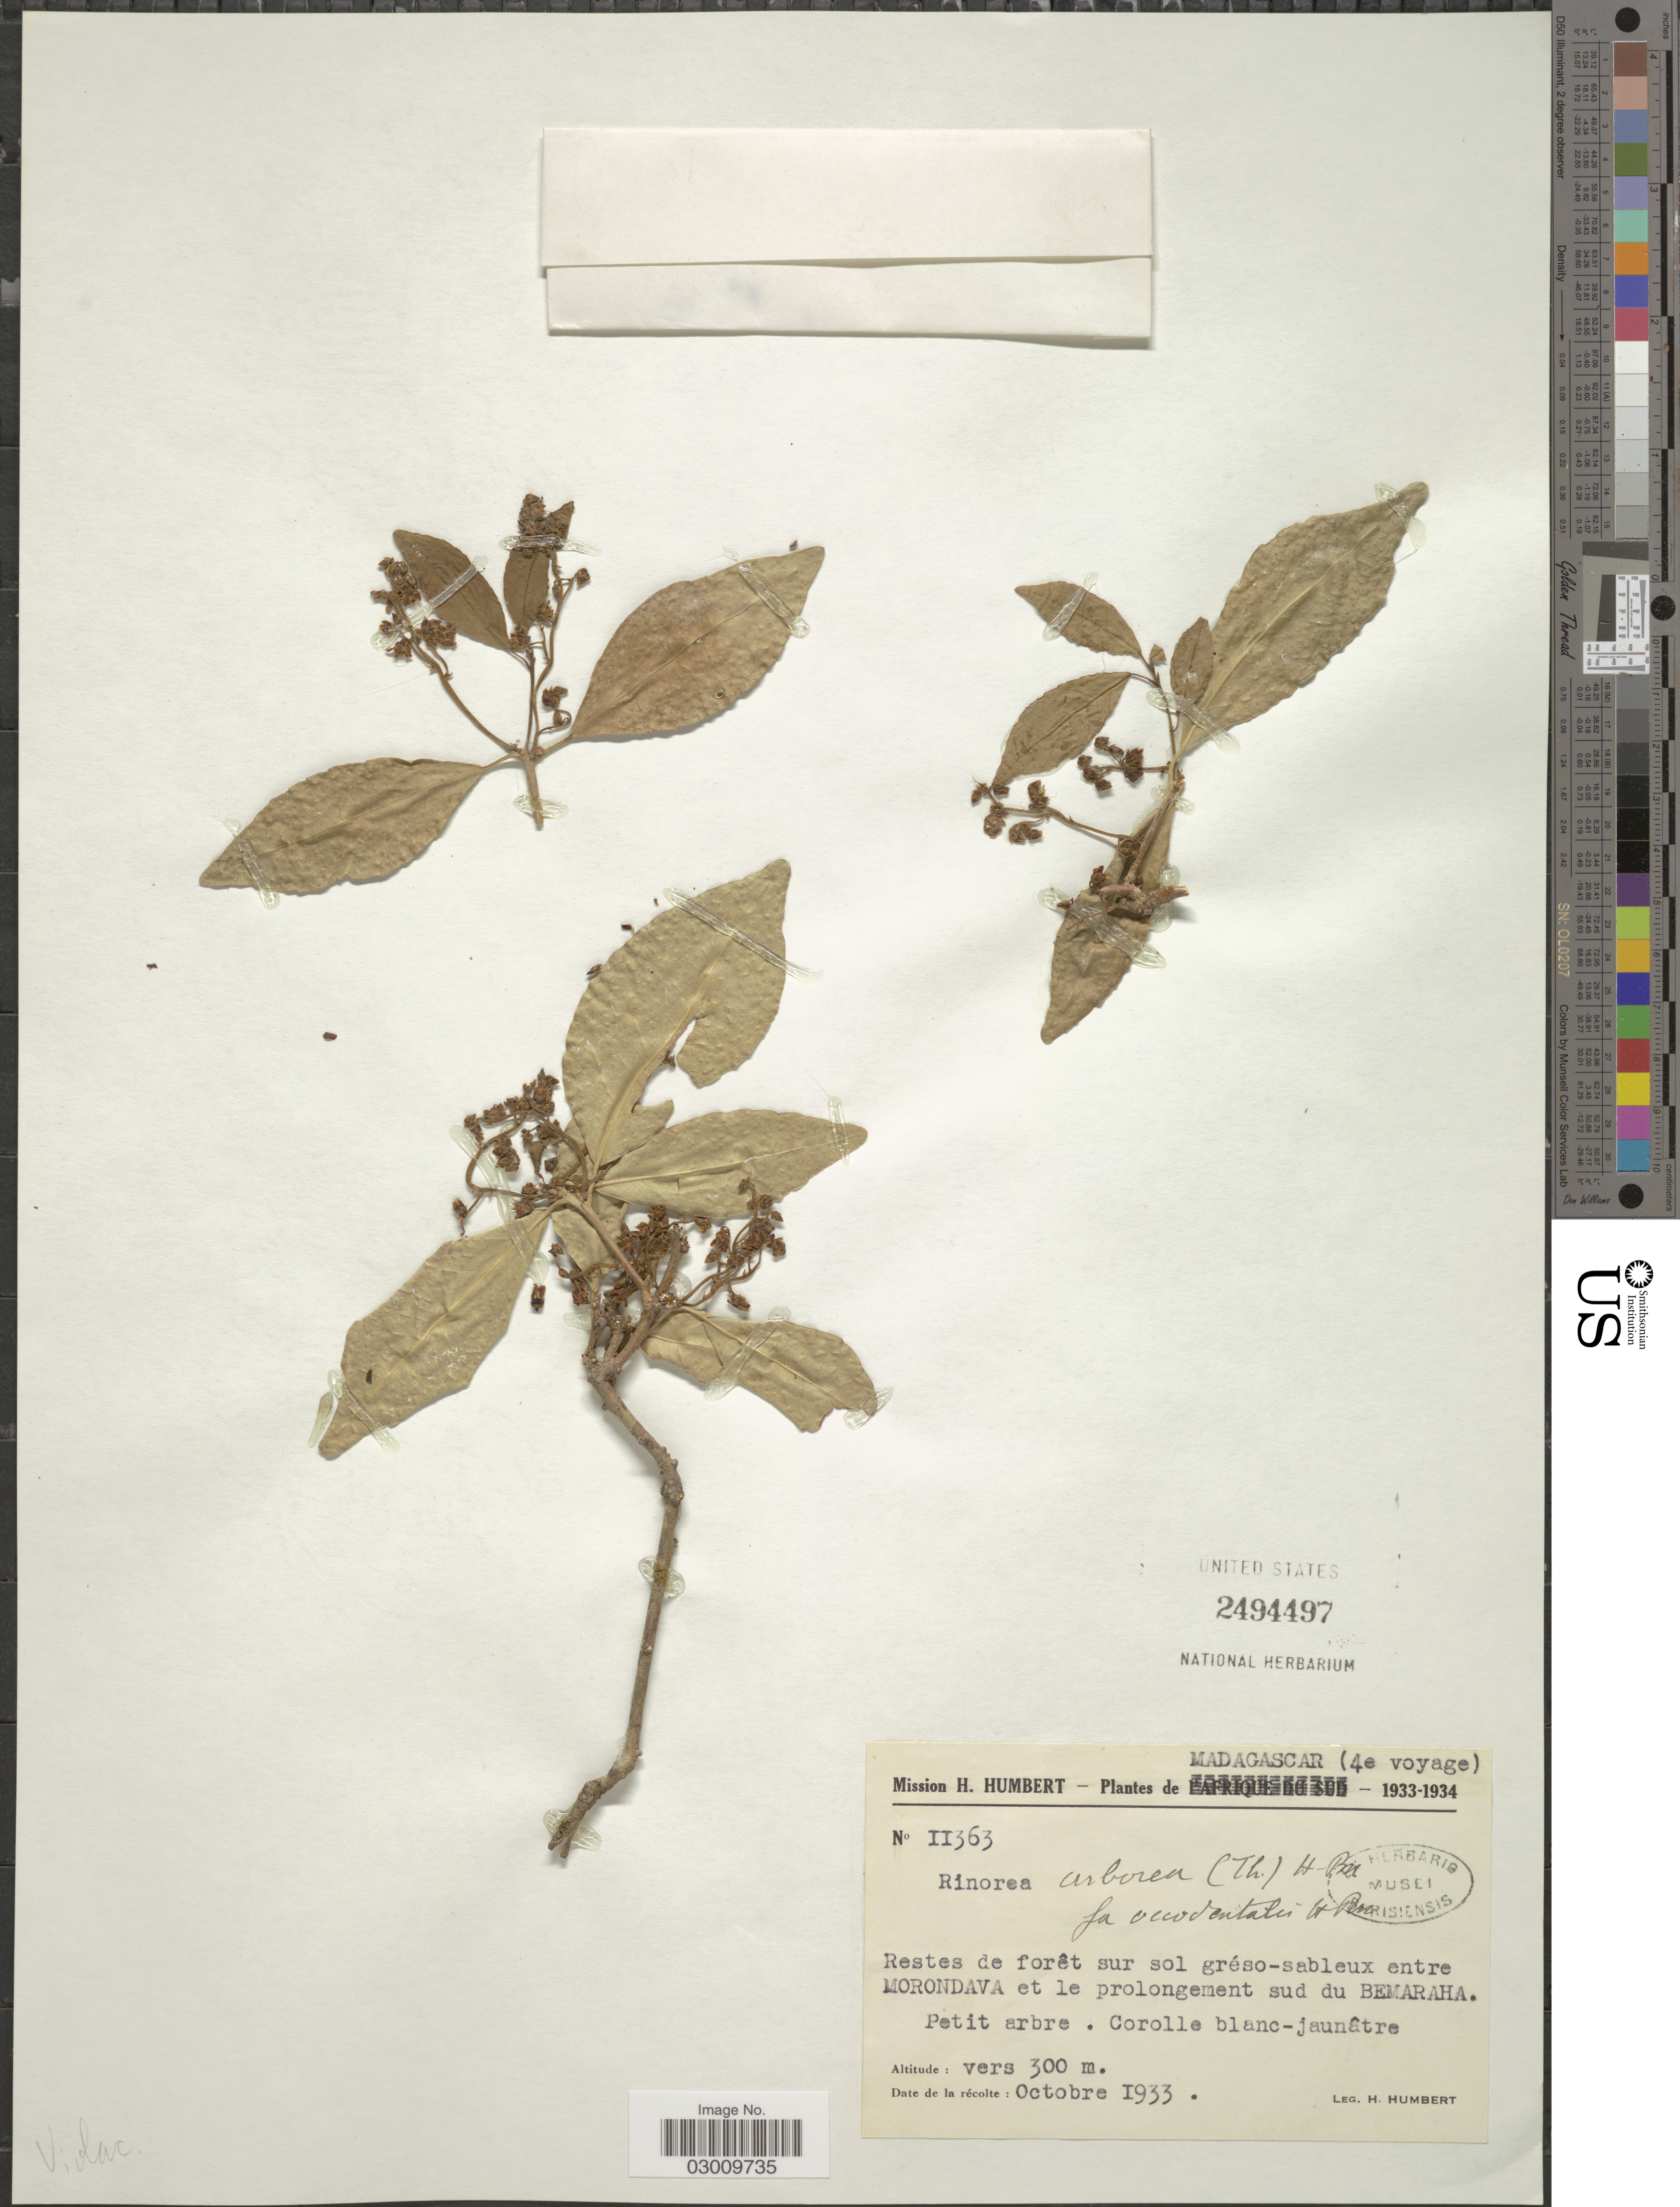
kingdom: Plantae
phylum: Tracheophyta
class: Magnoliopsida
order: Malpighiales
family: Violaceae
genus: Rinorea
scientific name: Rinorea arborea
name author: (Thouars) Baill.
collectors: H. Humbert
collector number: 11363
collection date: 1933-10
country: Madagascar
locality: Entre Morondava et le prolongement sud du Bemaraha.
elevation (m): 300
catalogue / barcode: US 2494497